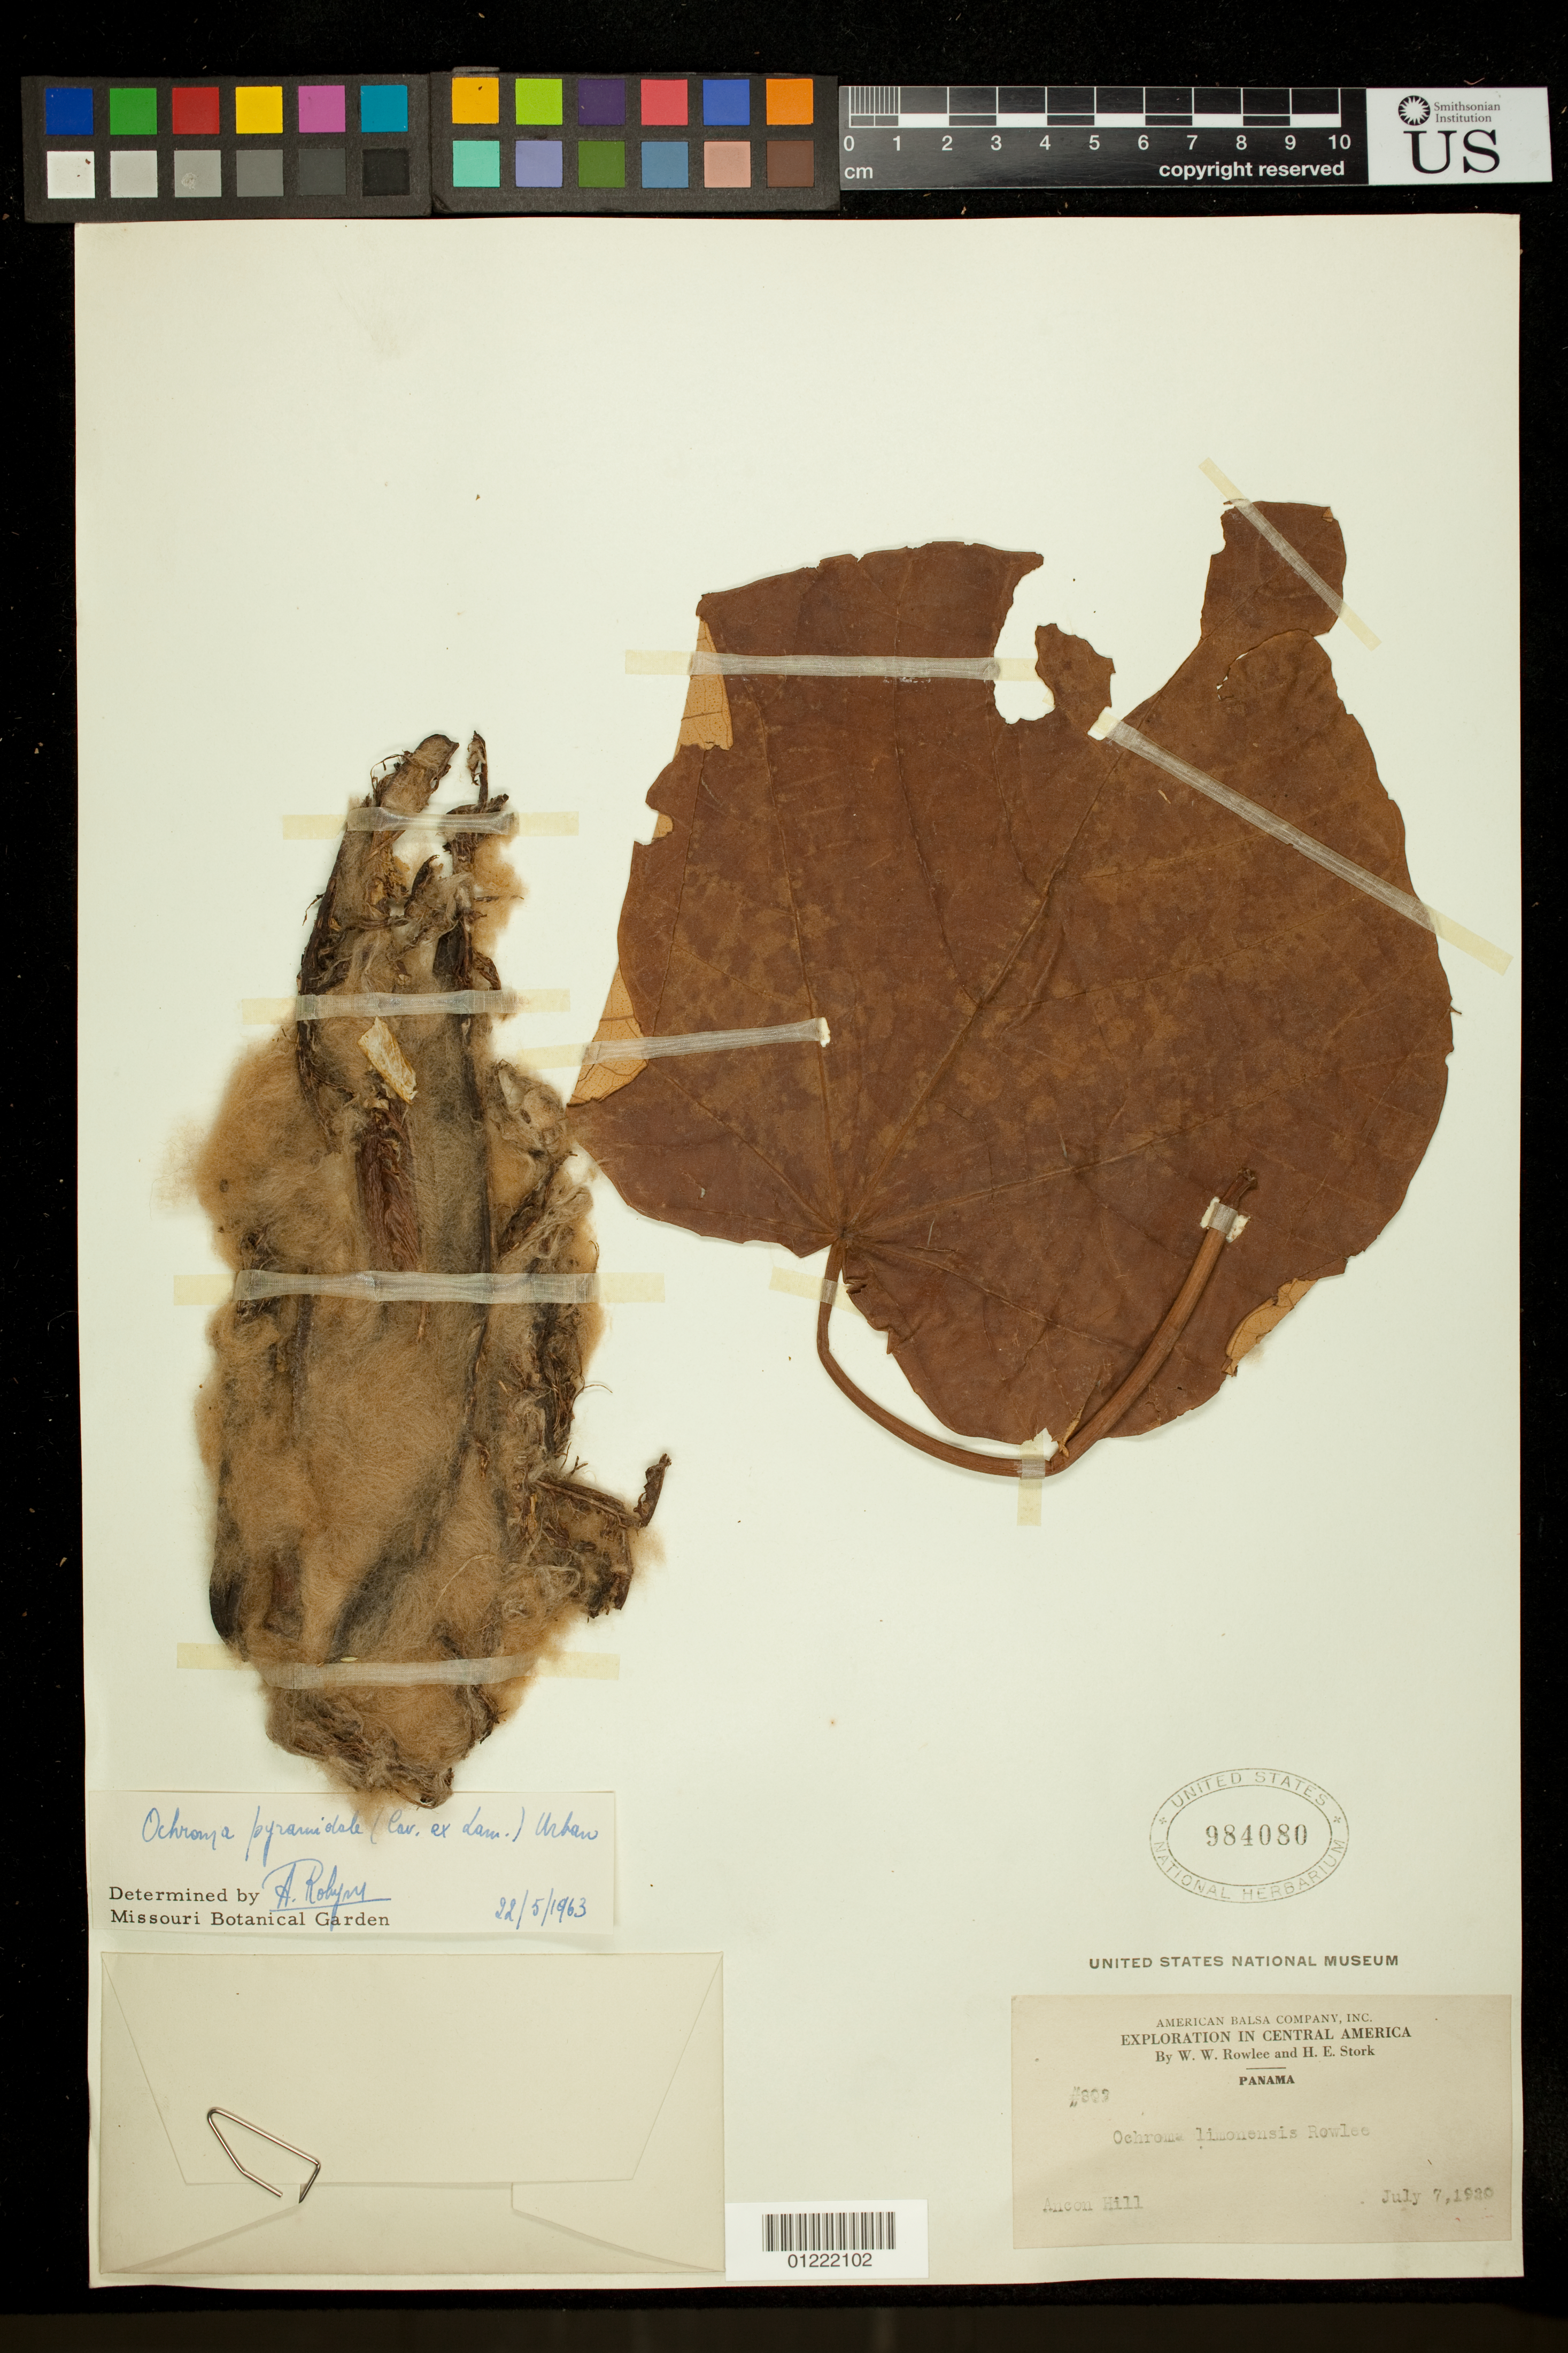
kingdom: Plantae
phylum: Tracheophyta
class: Magnoliopsida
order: Malvales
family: Malvaceae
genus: Ochroma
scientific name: Ochroma pyramidale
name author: (Cav. ex Lam.) Urb.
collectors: W. W. Rowlee & H. E. Stork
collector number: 803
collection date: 1920-07-07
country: Panama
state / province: Panamá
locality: Ancon Hill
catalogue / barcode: US 984080